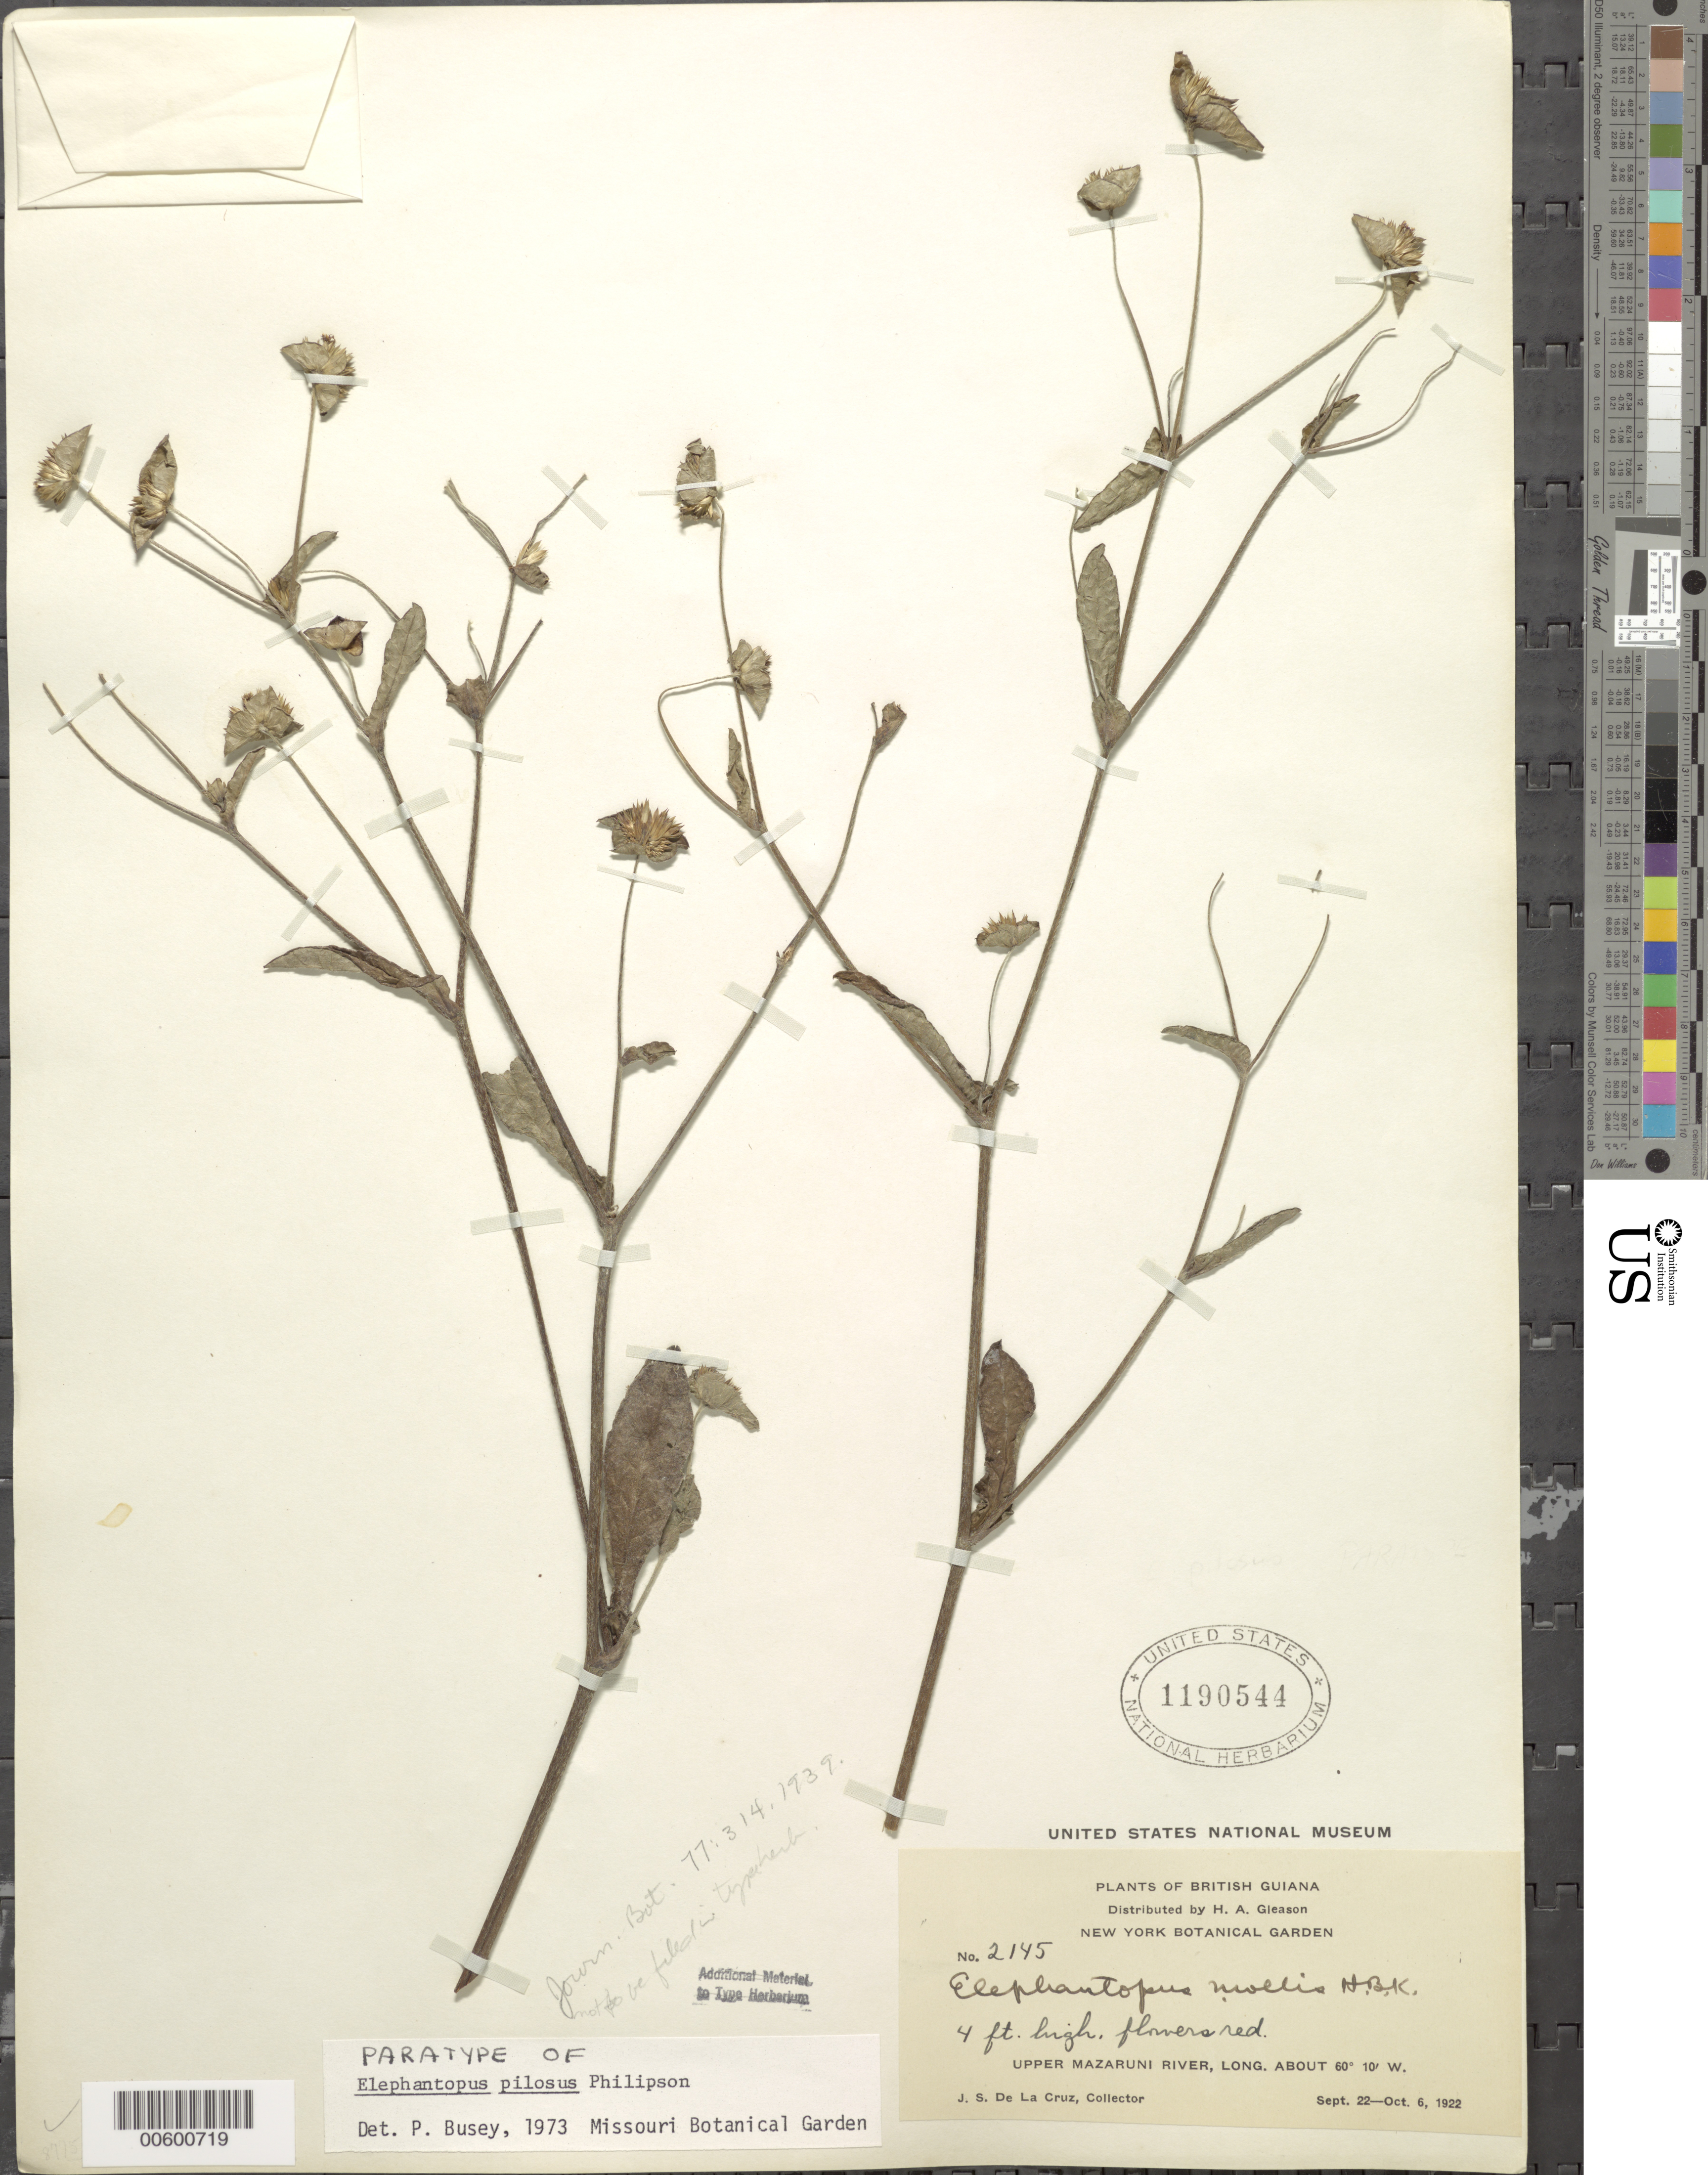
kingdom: Plantae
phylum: Tracheophyta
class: Magnoliopsida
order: Asterales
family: Asteraceae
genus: Elephantopus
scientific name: Elephantopus mollis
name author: Kunth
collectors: J. S. de la Cruz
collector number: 2145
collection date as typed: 22-Sep-22 to 6-Oct-22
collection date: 1922-09-22/1922-10-06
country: Guyana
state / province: Cuyuni-Mazaruni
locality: Upper Mazaruni R.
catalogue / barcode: US 1190544